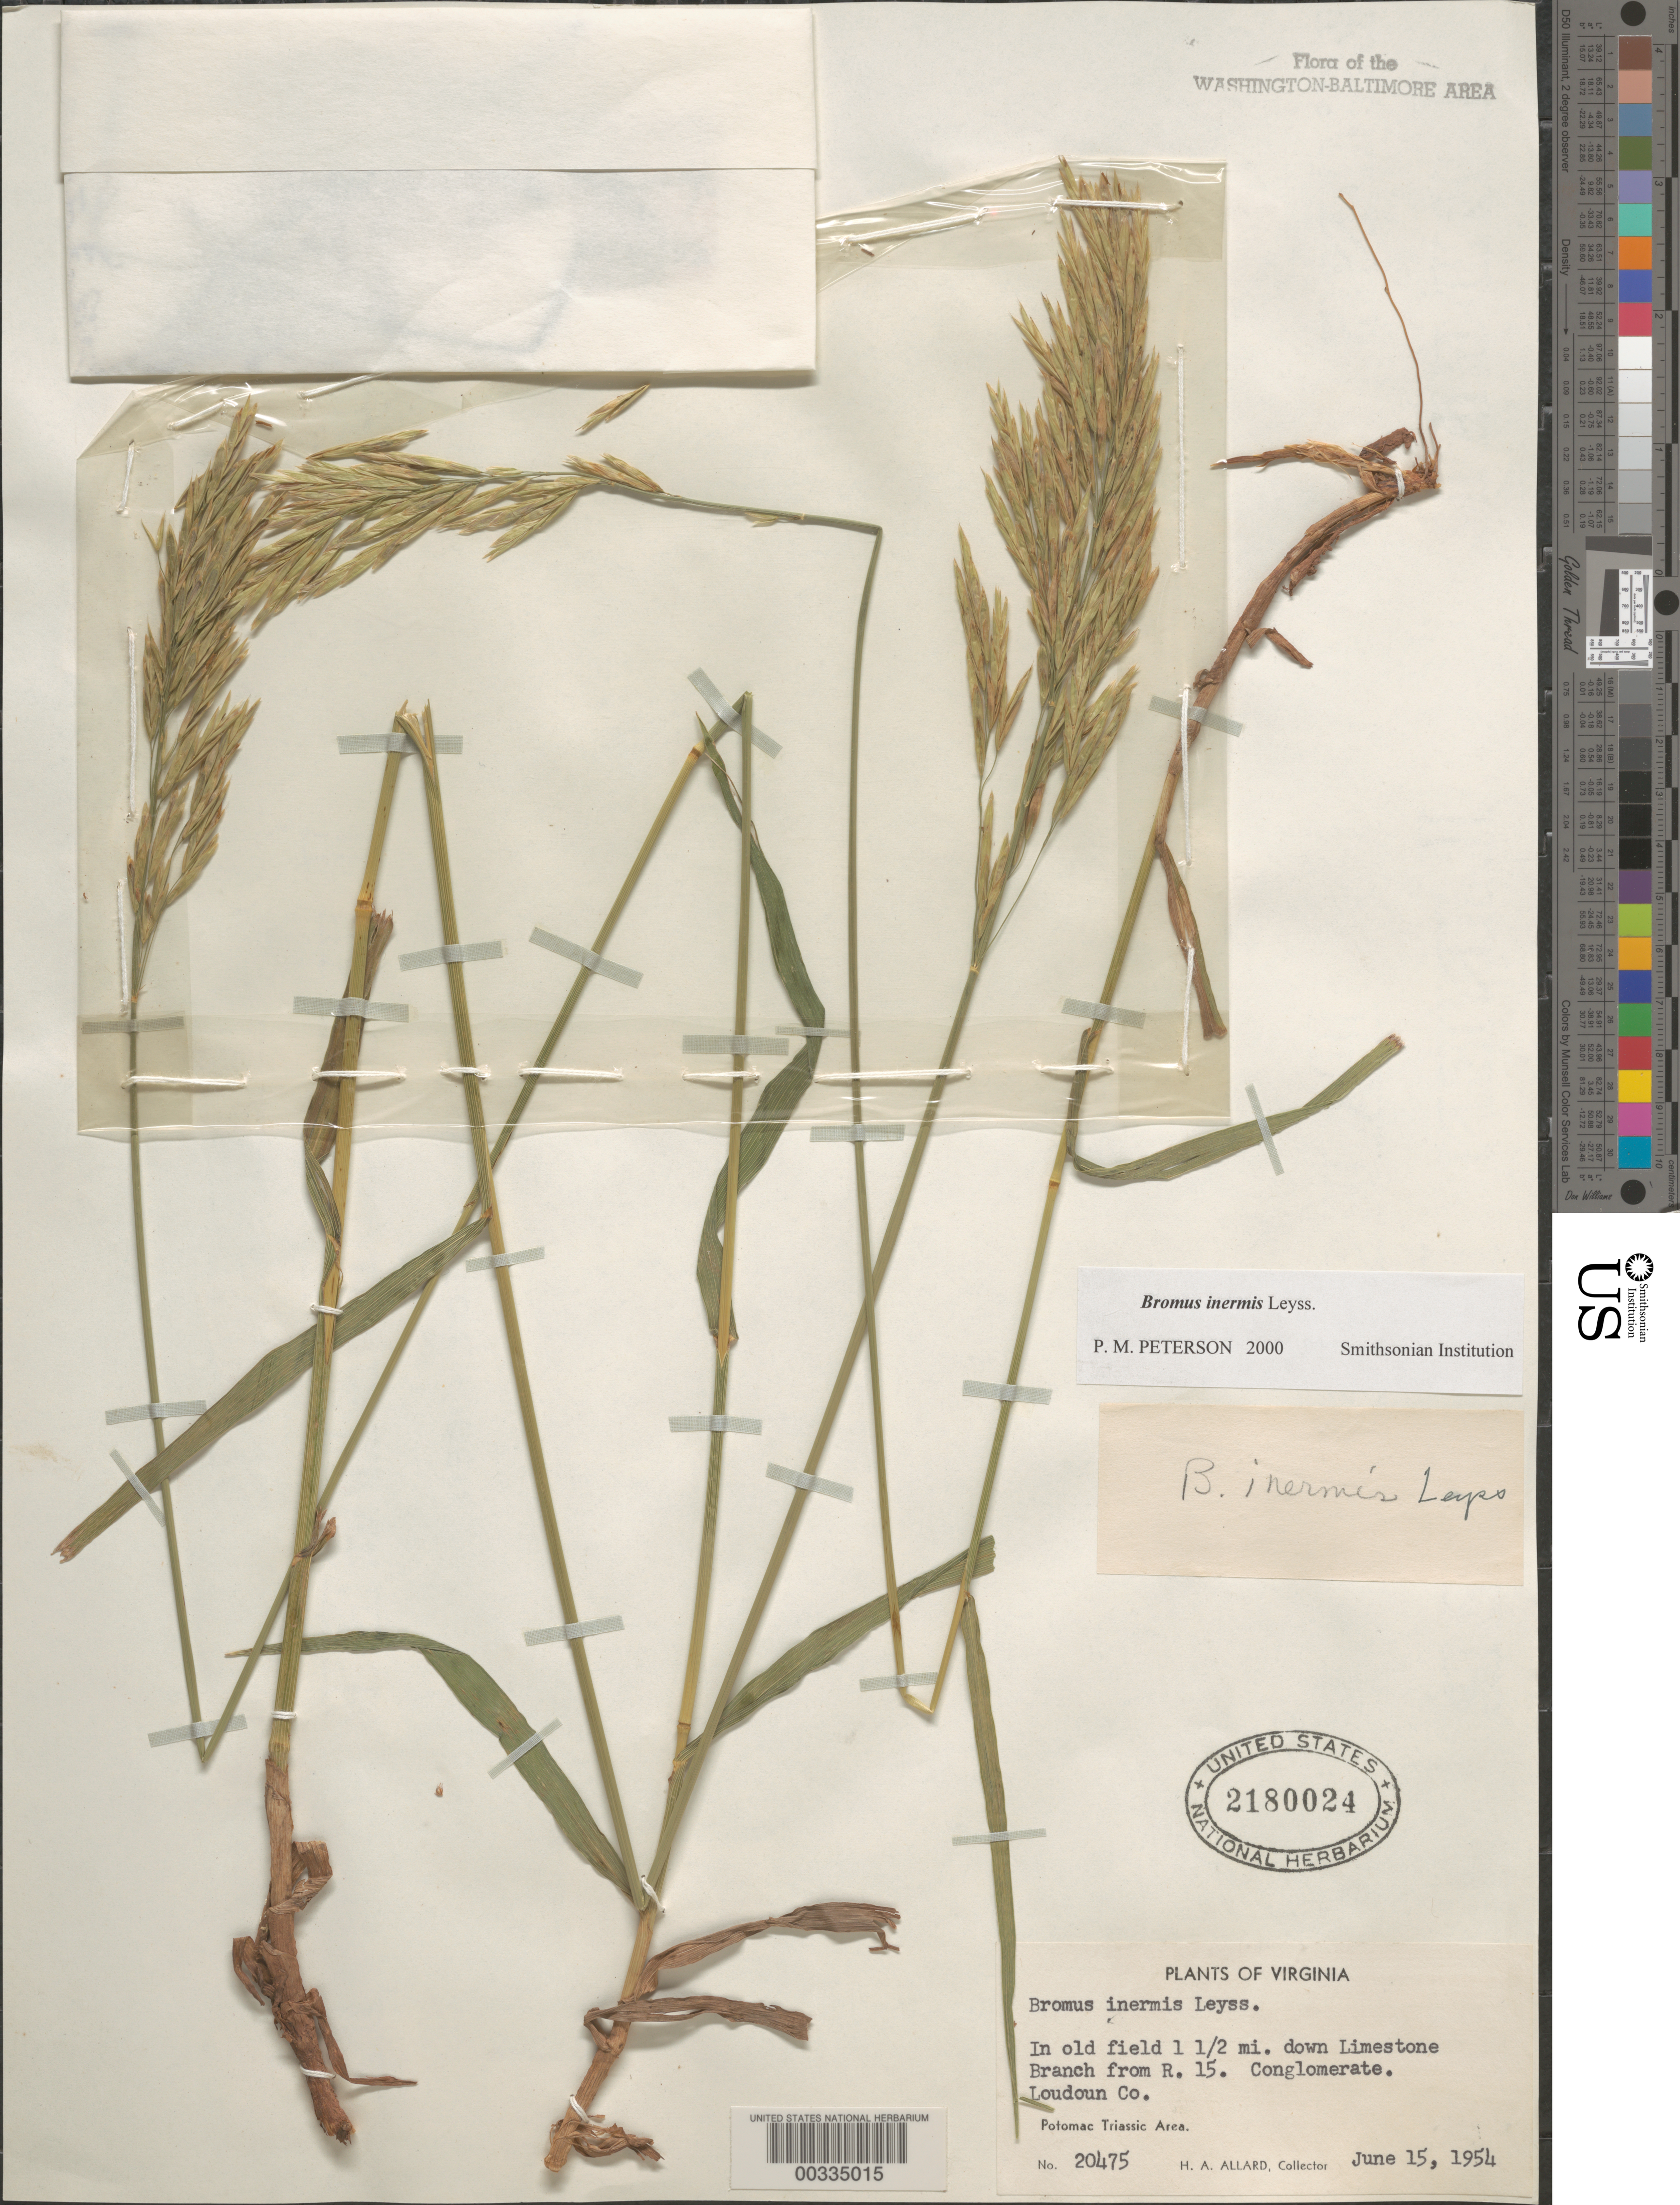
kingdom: Plantae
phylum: Tracheophyta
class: Liliopsida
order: Poales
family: Poaceae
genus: Bromus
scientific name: Bromus inermis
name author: Leyss.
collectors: H. A. Allard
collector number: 20475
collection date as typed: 15 Jun 1954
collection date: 1954-06-15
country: United States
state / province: Virginia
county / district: Loudoun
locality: Downstream from Route 15 on Limestone Branch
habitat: In old field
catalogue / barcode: US 2180024